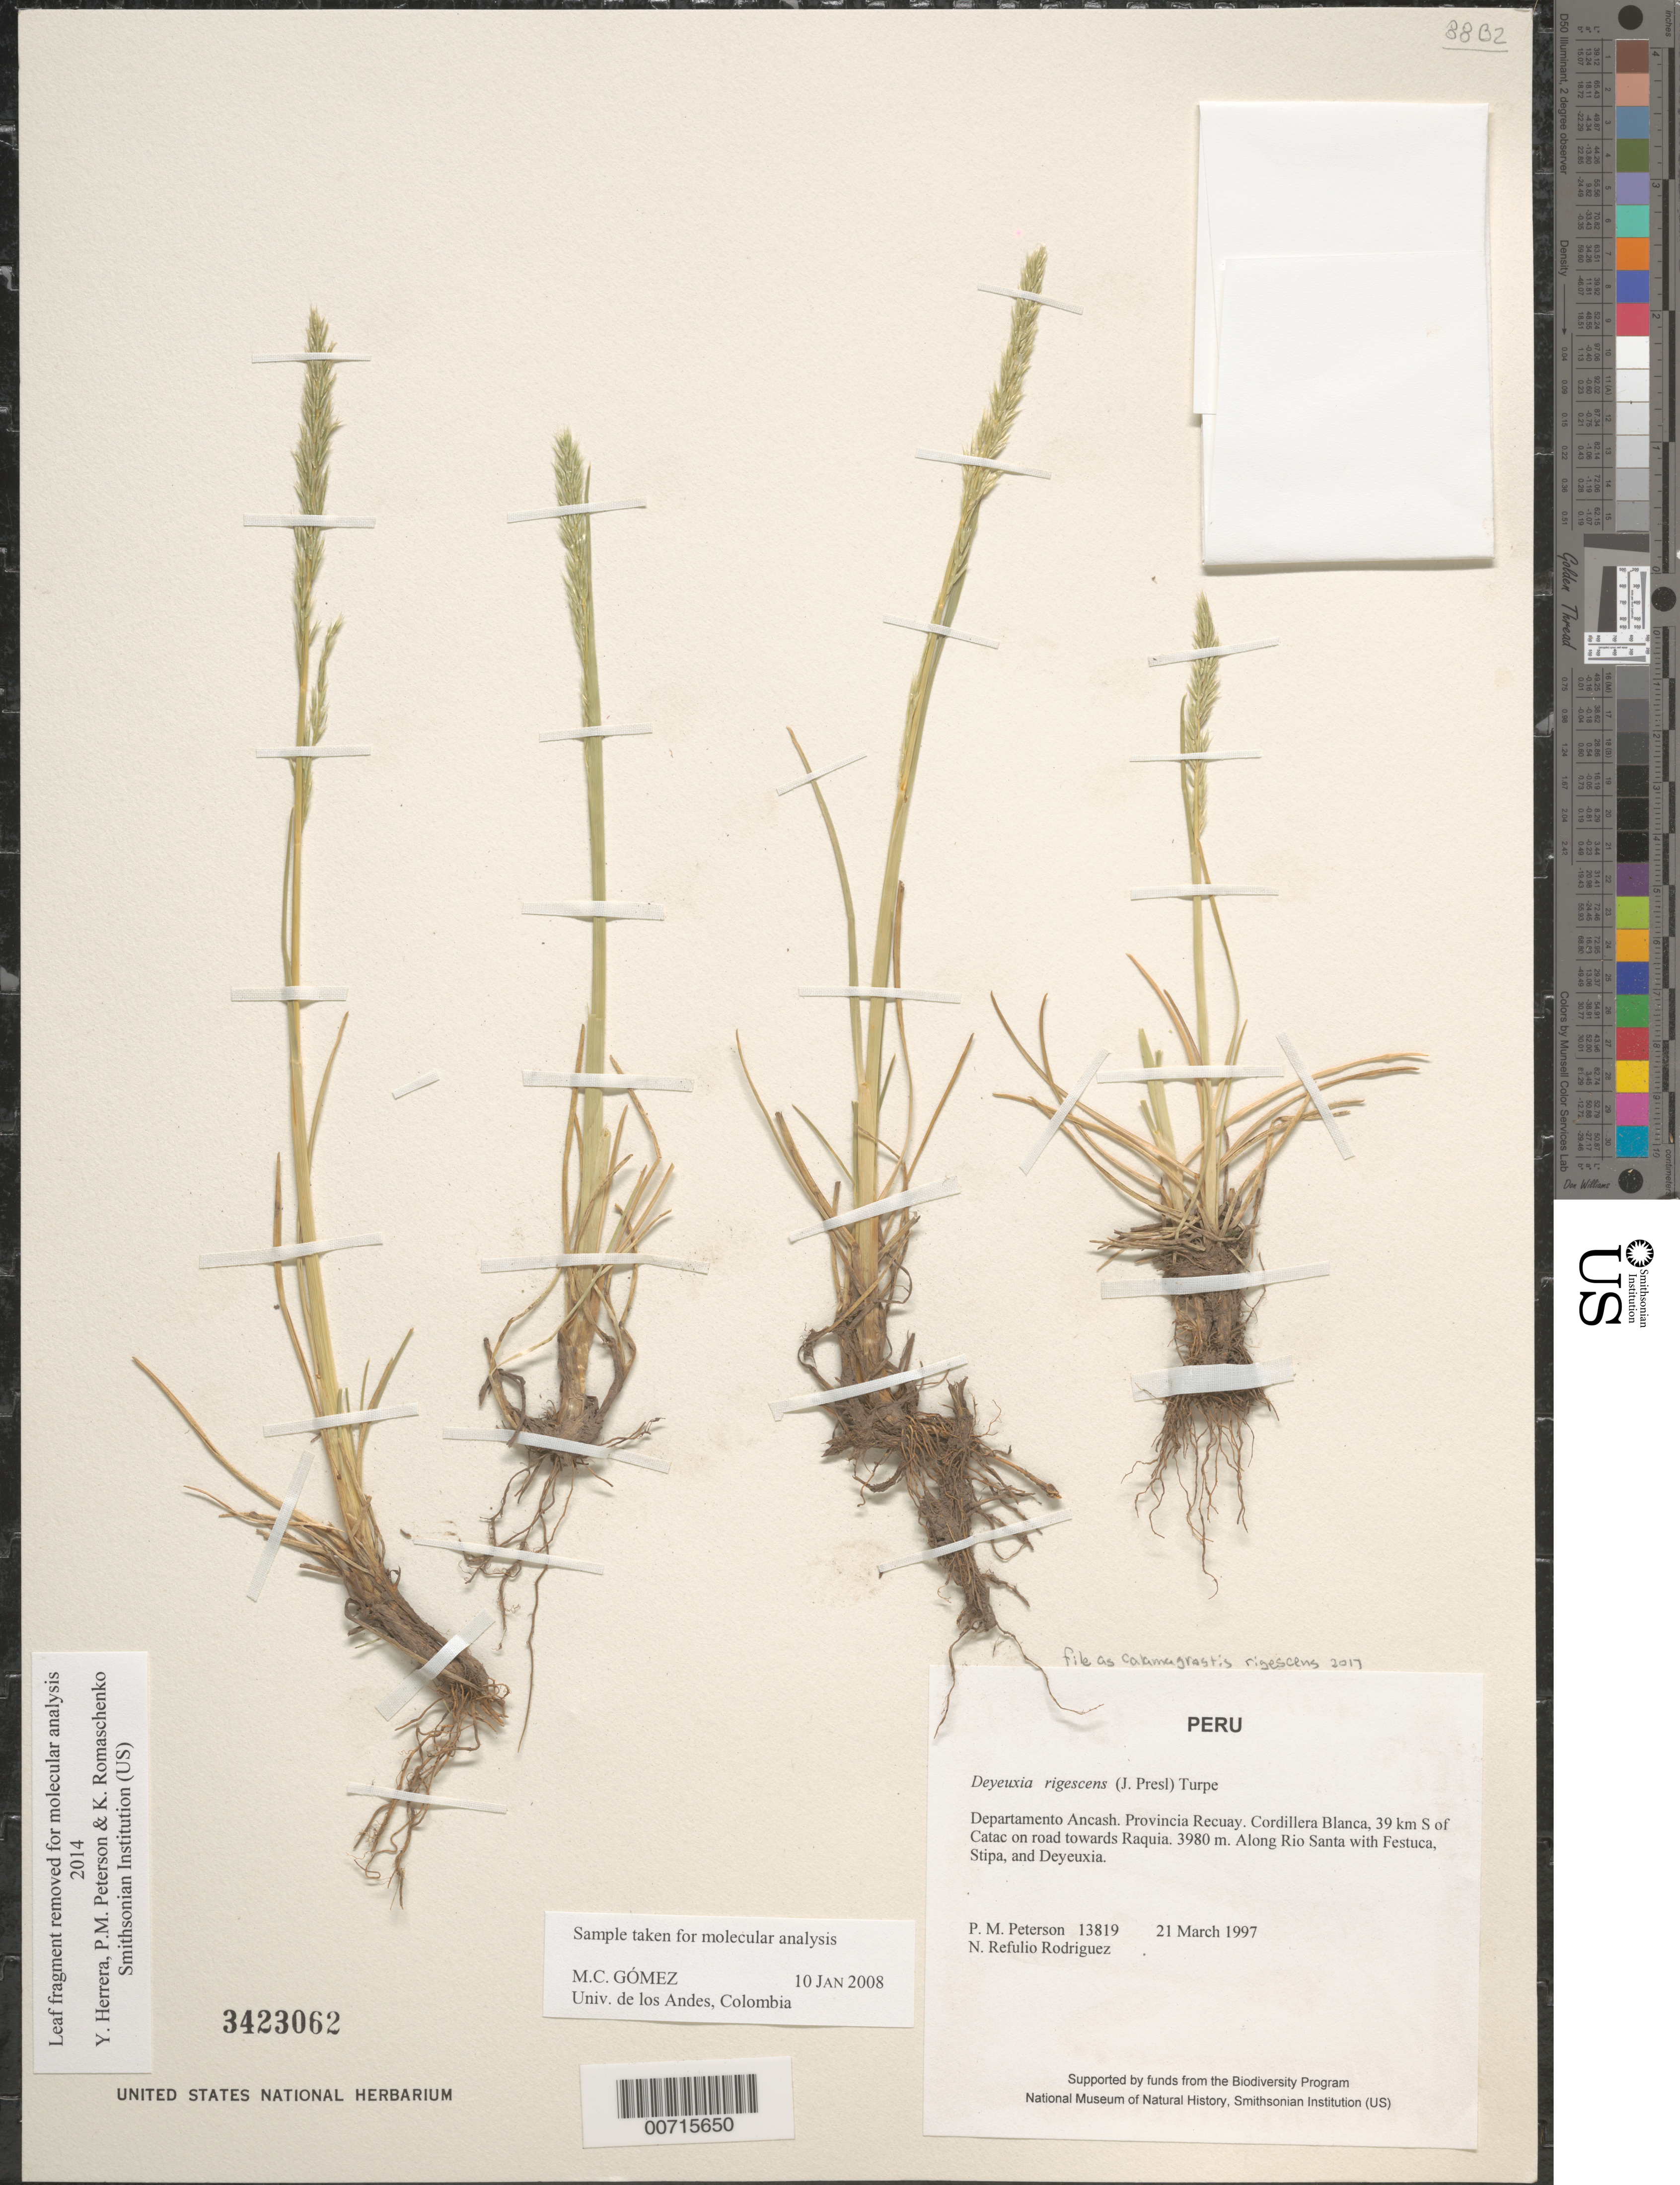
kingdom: Plantae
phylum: Tracheophyta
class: Liliopsida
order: Poales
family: Poaceae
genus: Cinnagrostis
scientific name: Cinnagrostis rigescens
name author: (J. Presl) P.M. Peterson et al.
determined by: Poaceae Reorganization Project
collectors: P. M. Peterson & N. Refulio-Rodríguez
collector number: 13819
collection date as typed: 21 Mar 1997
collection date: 1997-03-21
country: Peru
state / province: Ancash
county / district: Recuay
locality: Cordillera Blanca, 39 km S of Catac on road towards Raquia.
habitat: Along Rio Santa with Festuca, Stipa, and Deyeuxia.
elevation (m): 3980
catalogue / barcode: US 3423062